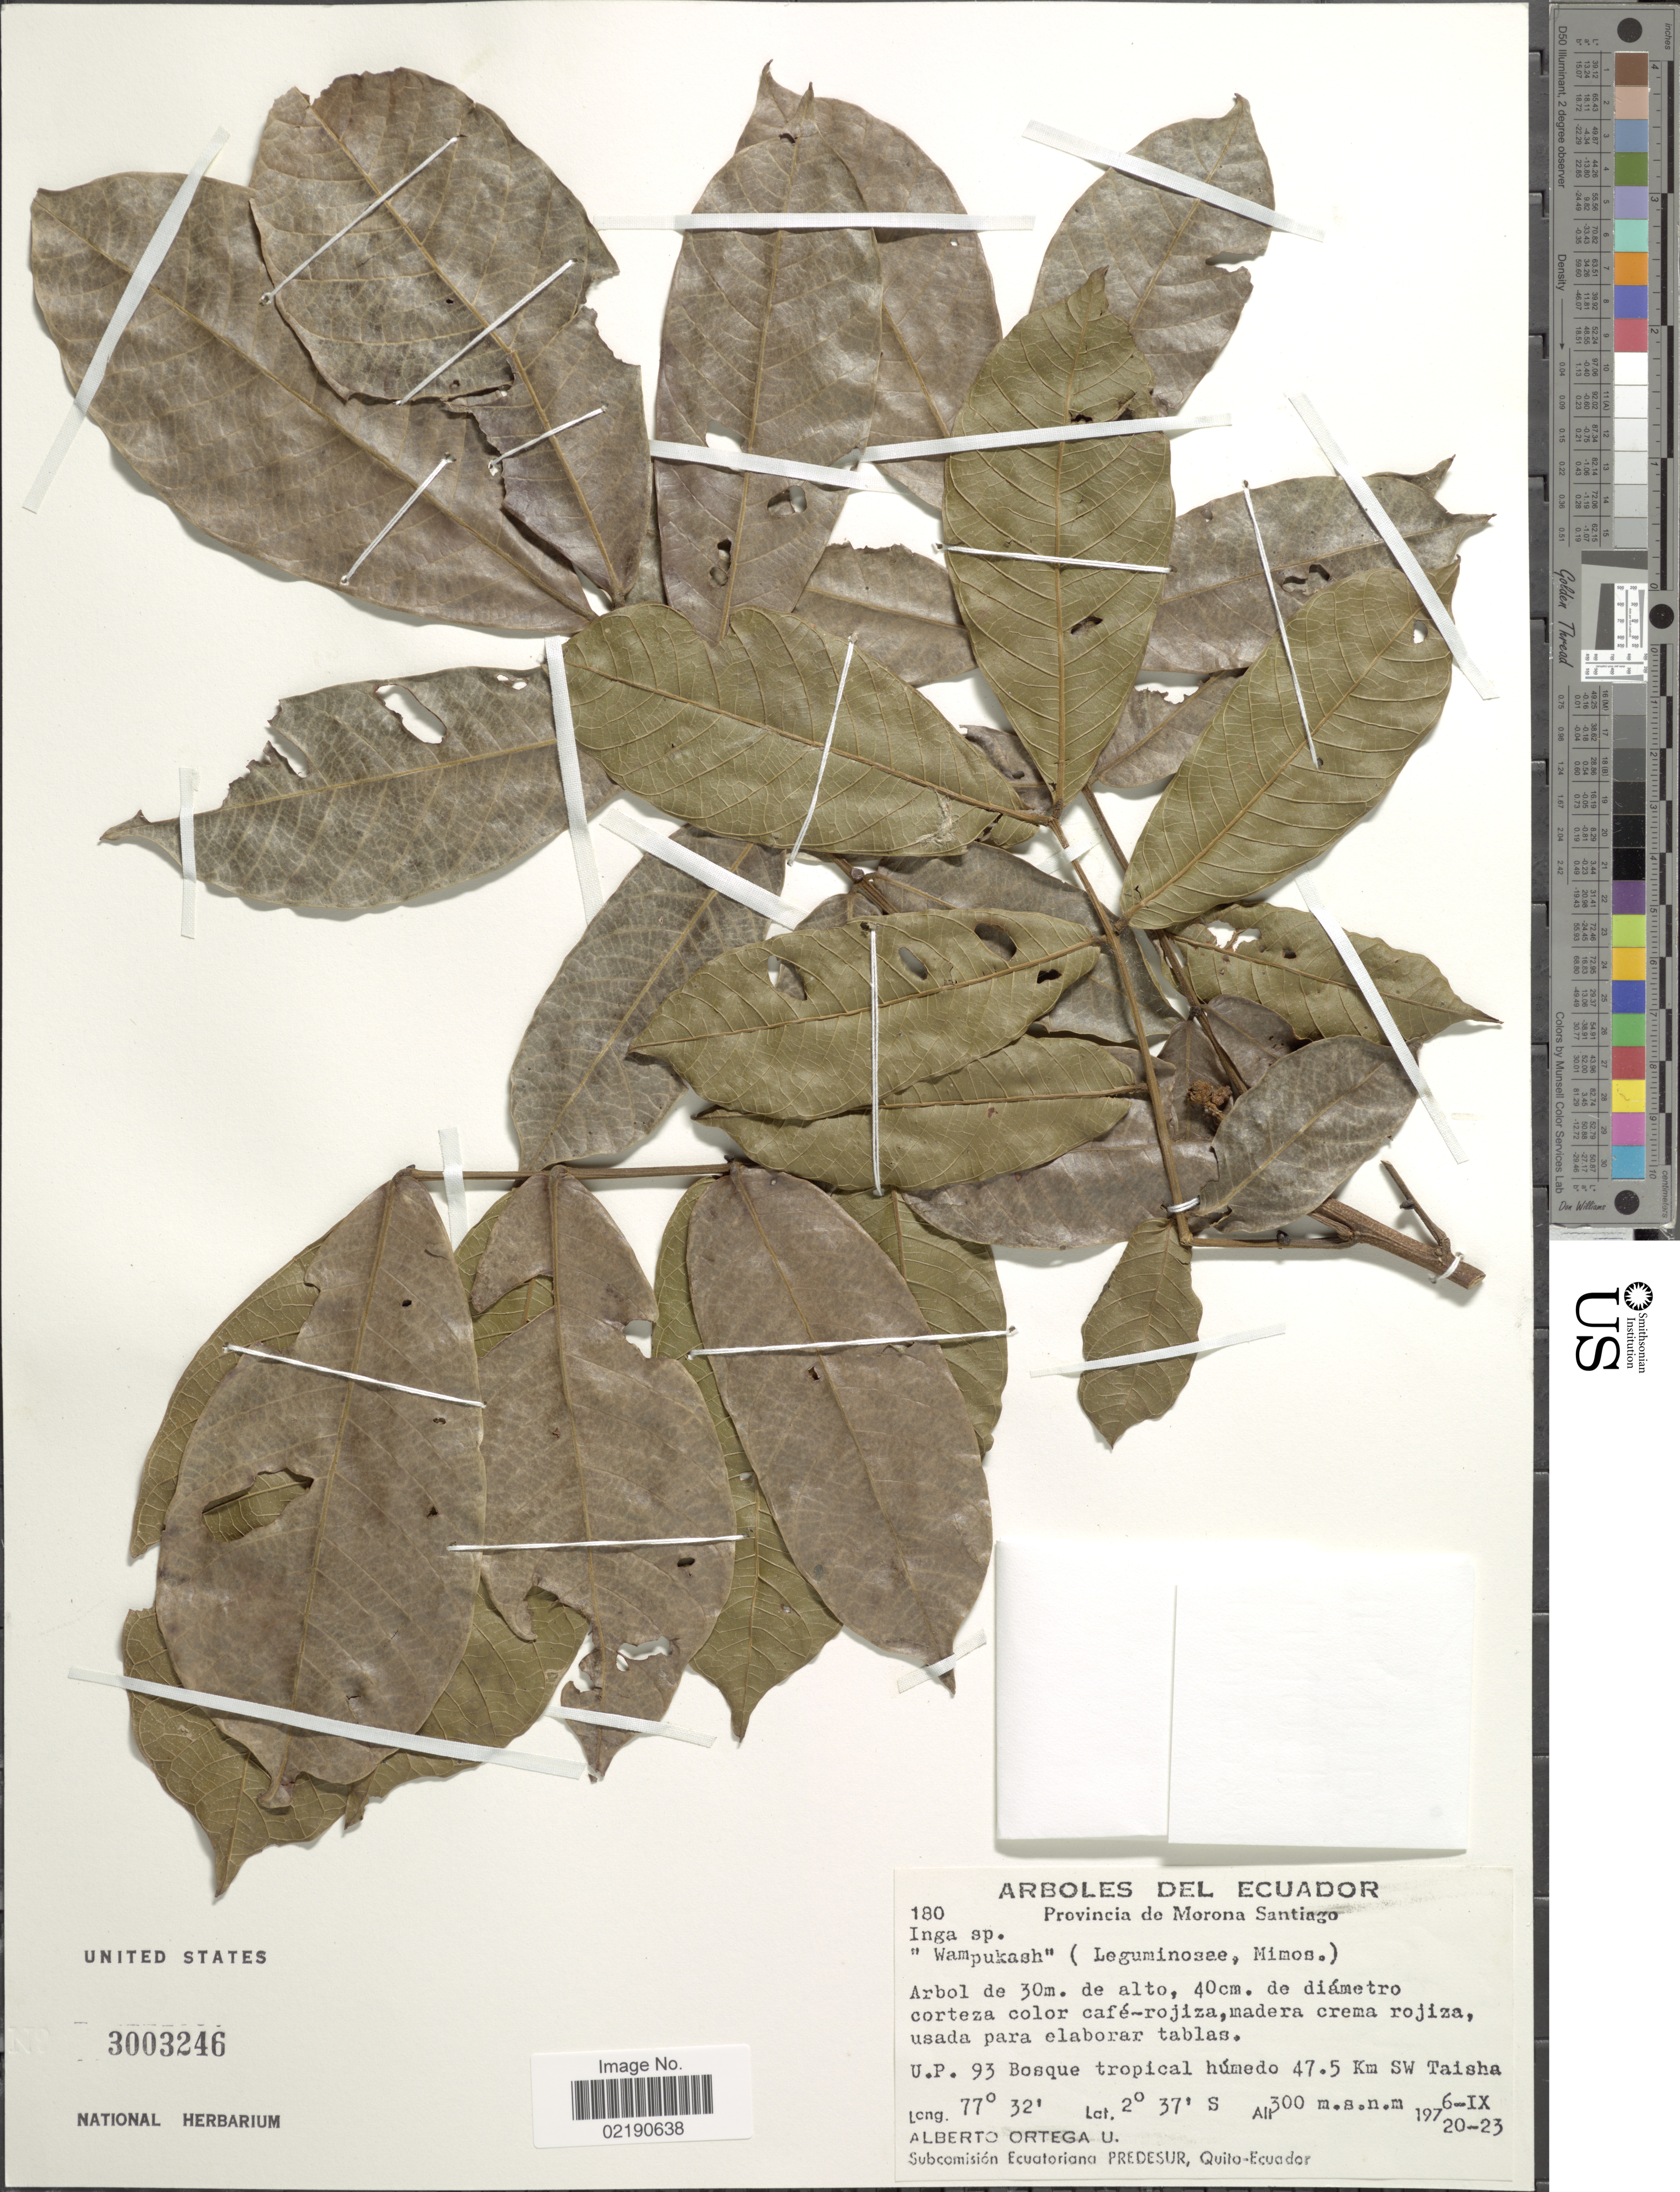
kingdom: Plantae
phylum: Tracheophyta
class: Magnoliopsida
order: Fabales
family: Fabaceae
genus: Inga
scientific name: Inga sp.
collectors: A. T. Ortega U.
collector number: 180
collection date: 1976-09-20/1976-09-23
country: Ecuador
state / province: Morona-Santiago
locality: U.P. 93 Bosque tropical humedo 47.5 km SW Taisha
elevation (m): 300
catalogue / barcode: US 3003246